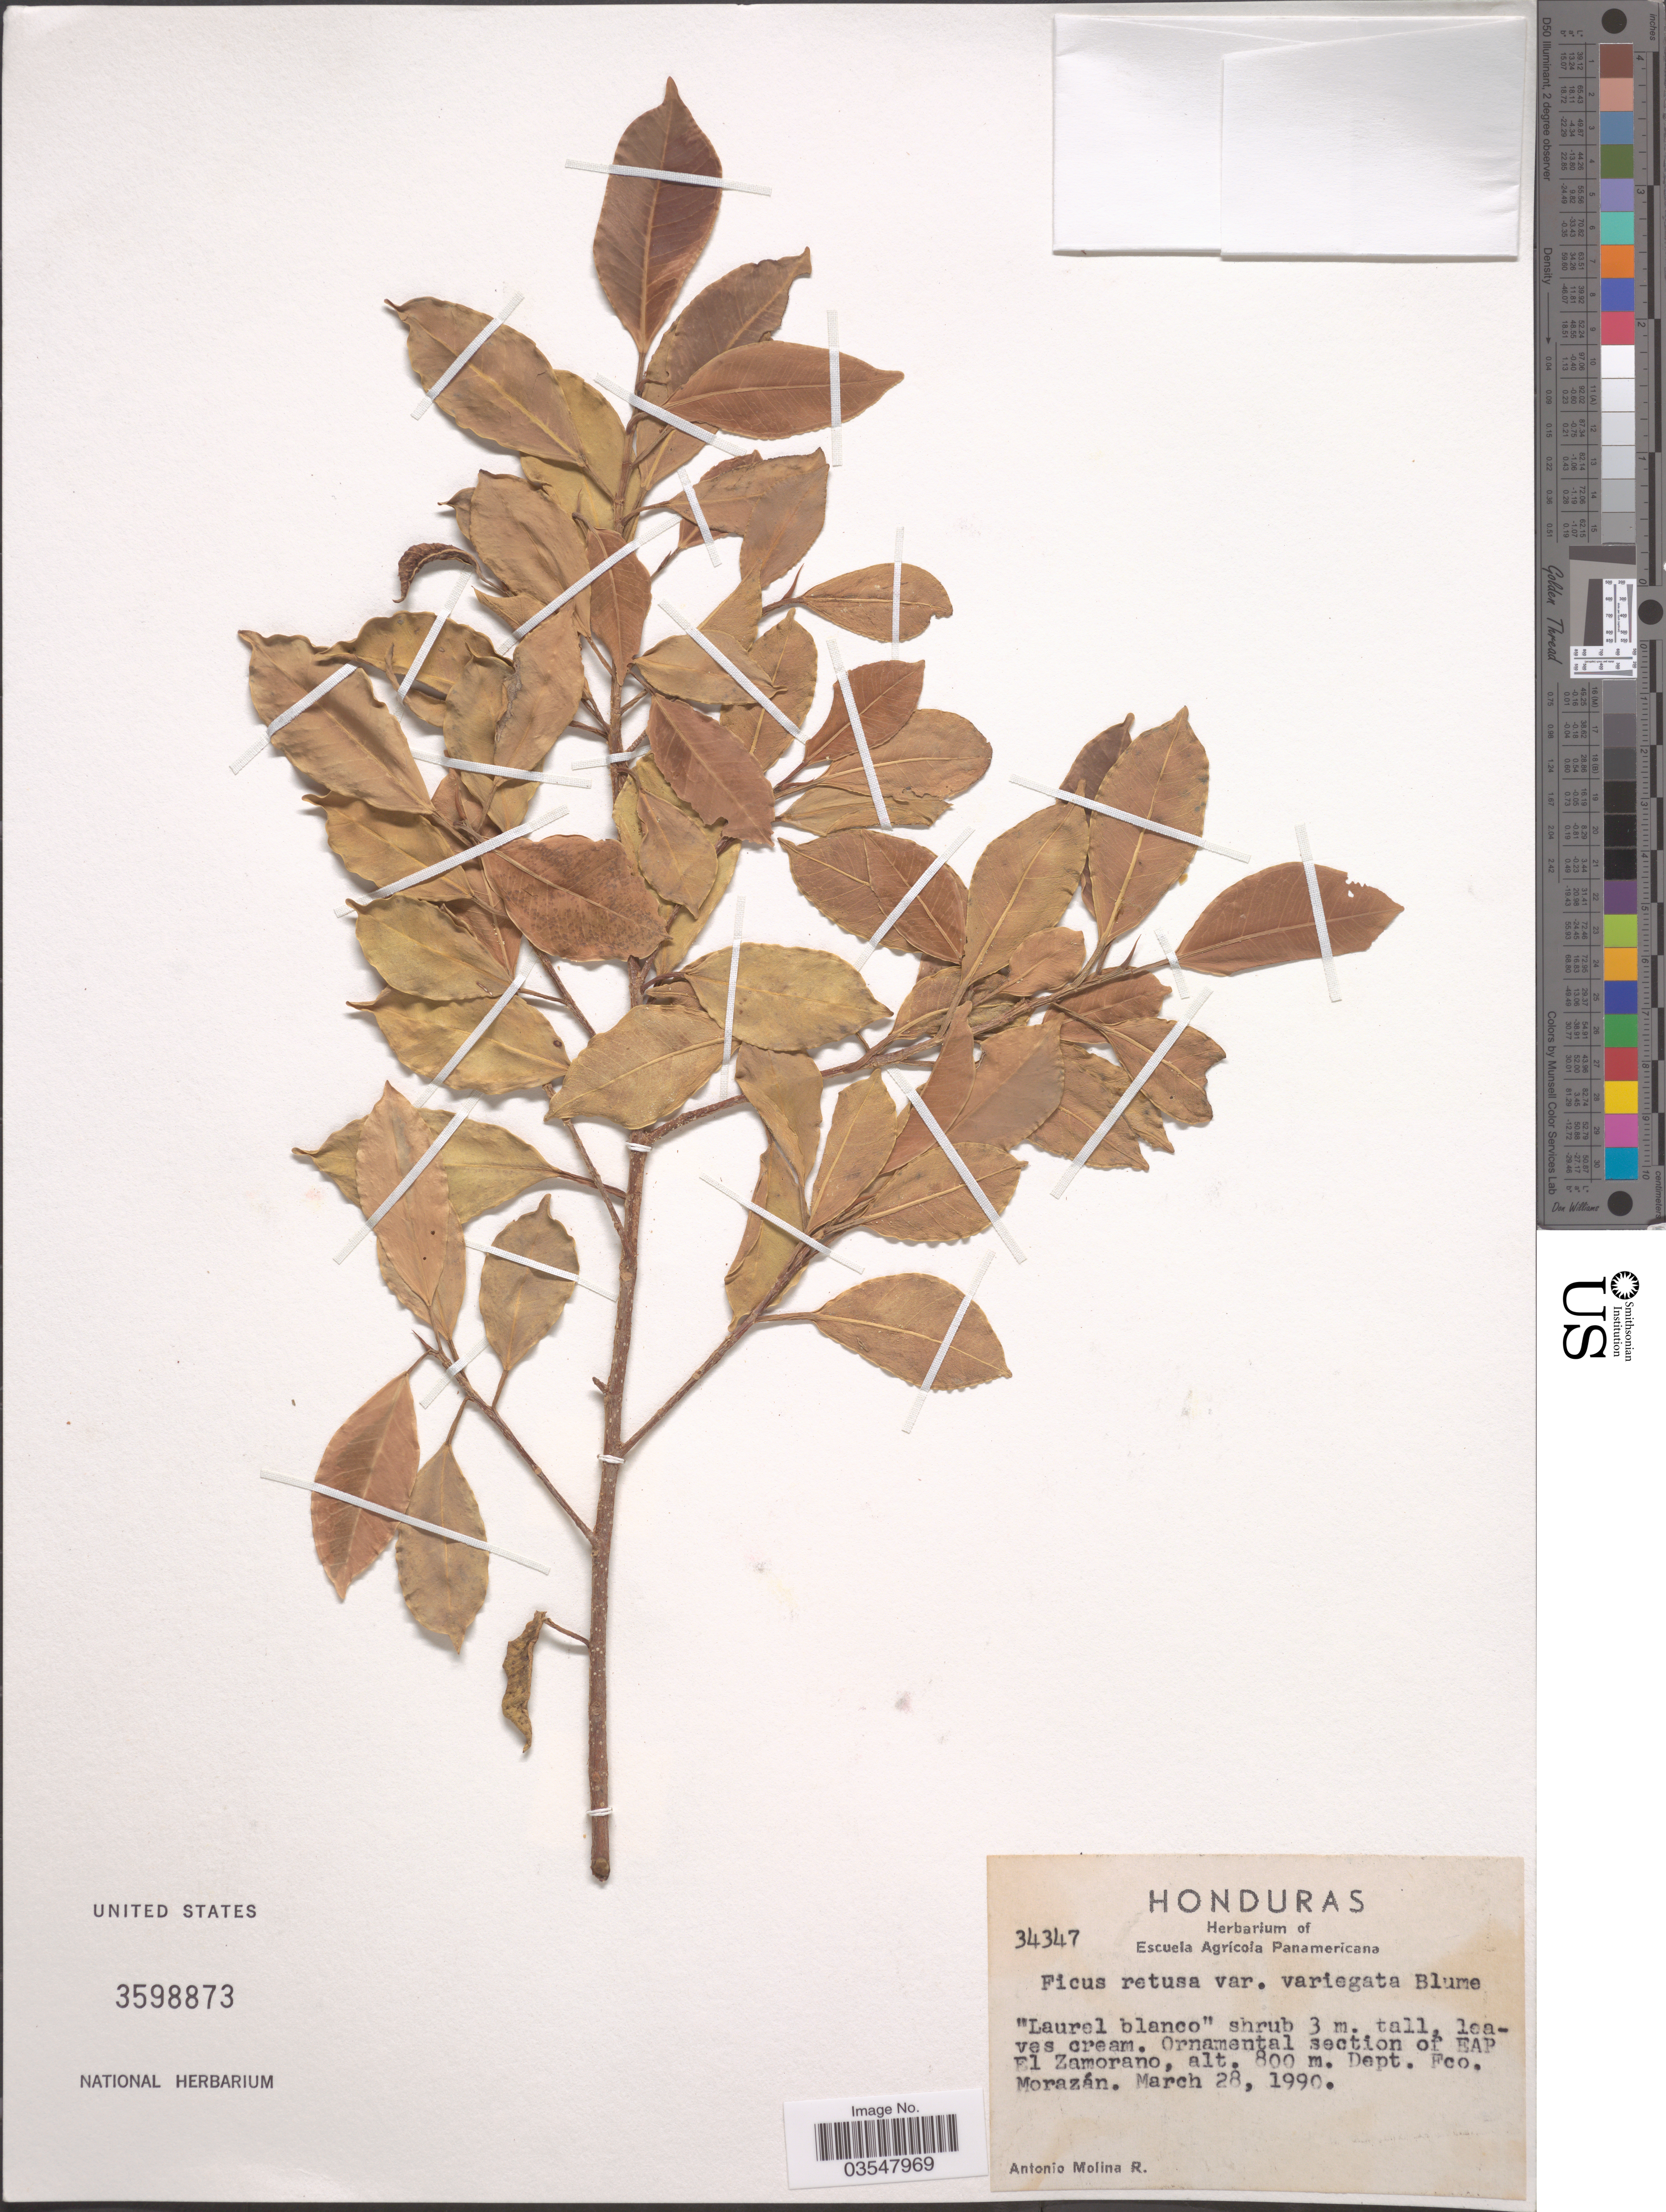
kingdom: Plantae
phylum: Tracheophyta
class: Magnoliopsida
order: Rosales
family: Moraceae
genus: Ficus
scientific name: Ficus retusa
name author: L.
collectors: A. Molina R.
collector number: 34347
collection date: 1990-03-28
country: Honduras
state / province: Fco. Morazán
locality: Ornamental section of EAP El Zamorano. Dept. Fco. Morazán.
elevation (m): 800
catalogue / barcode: US 3598873